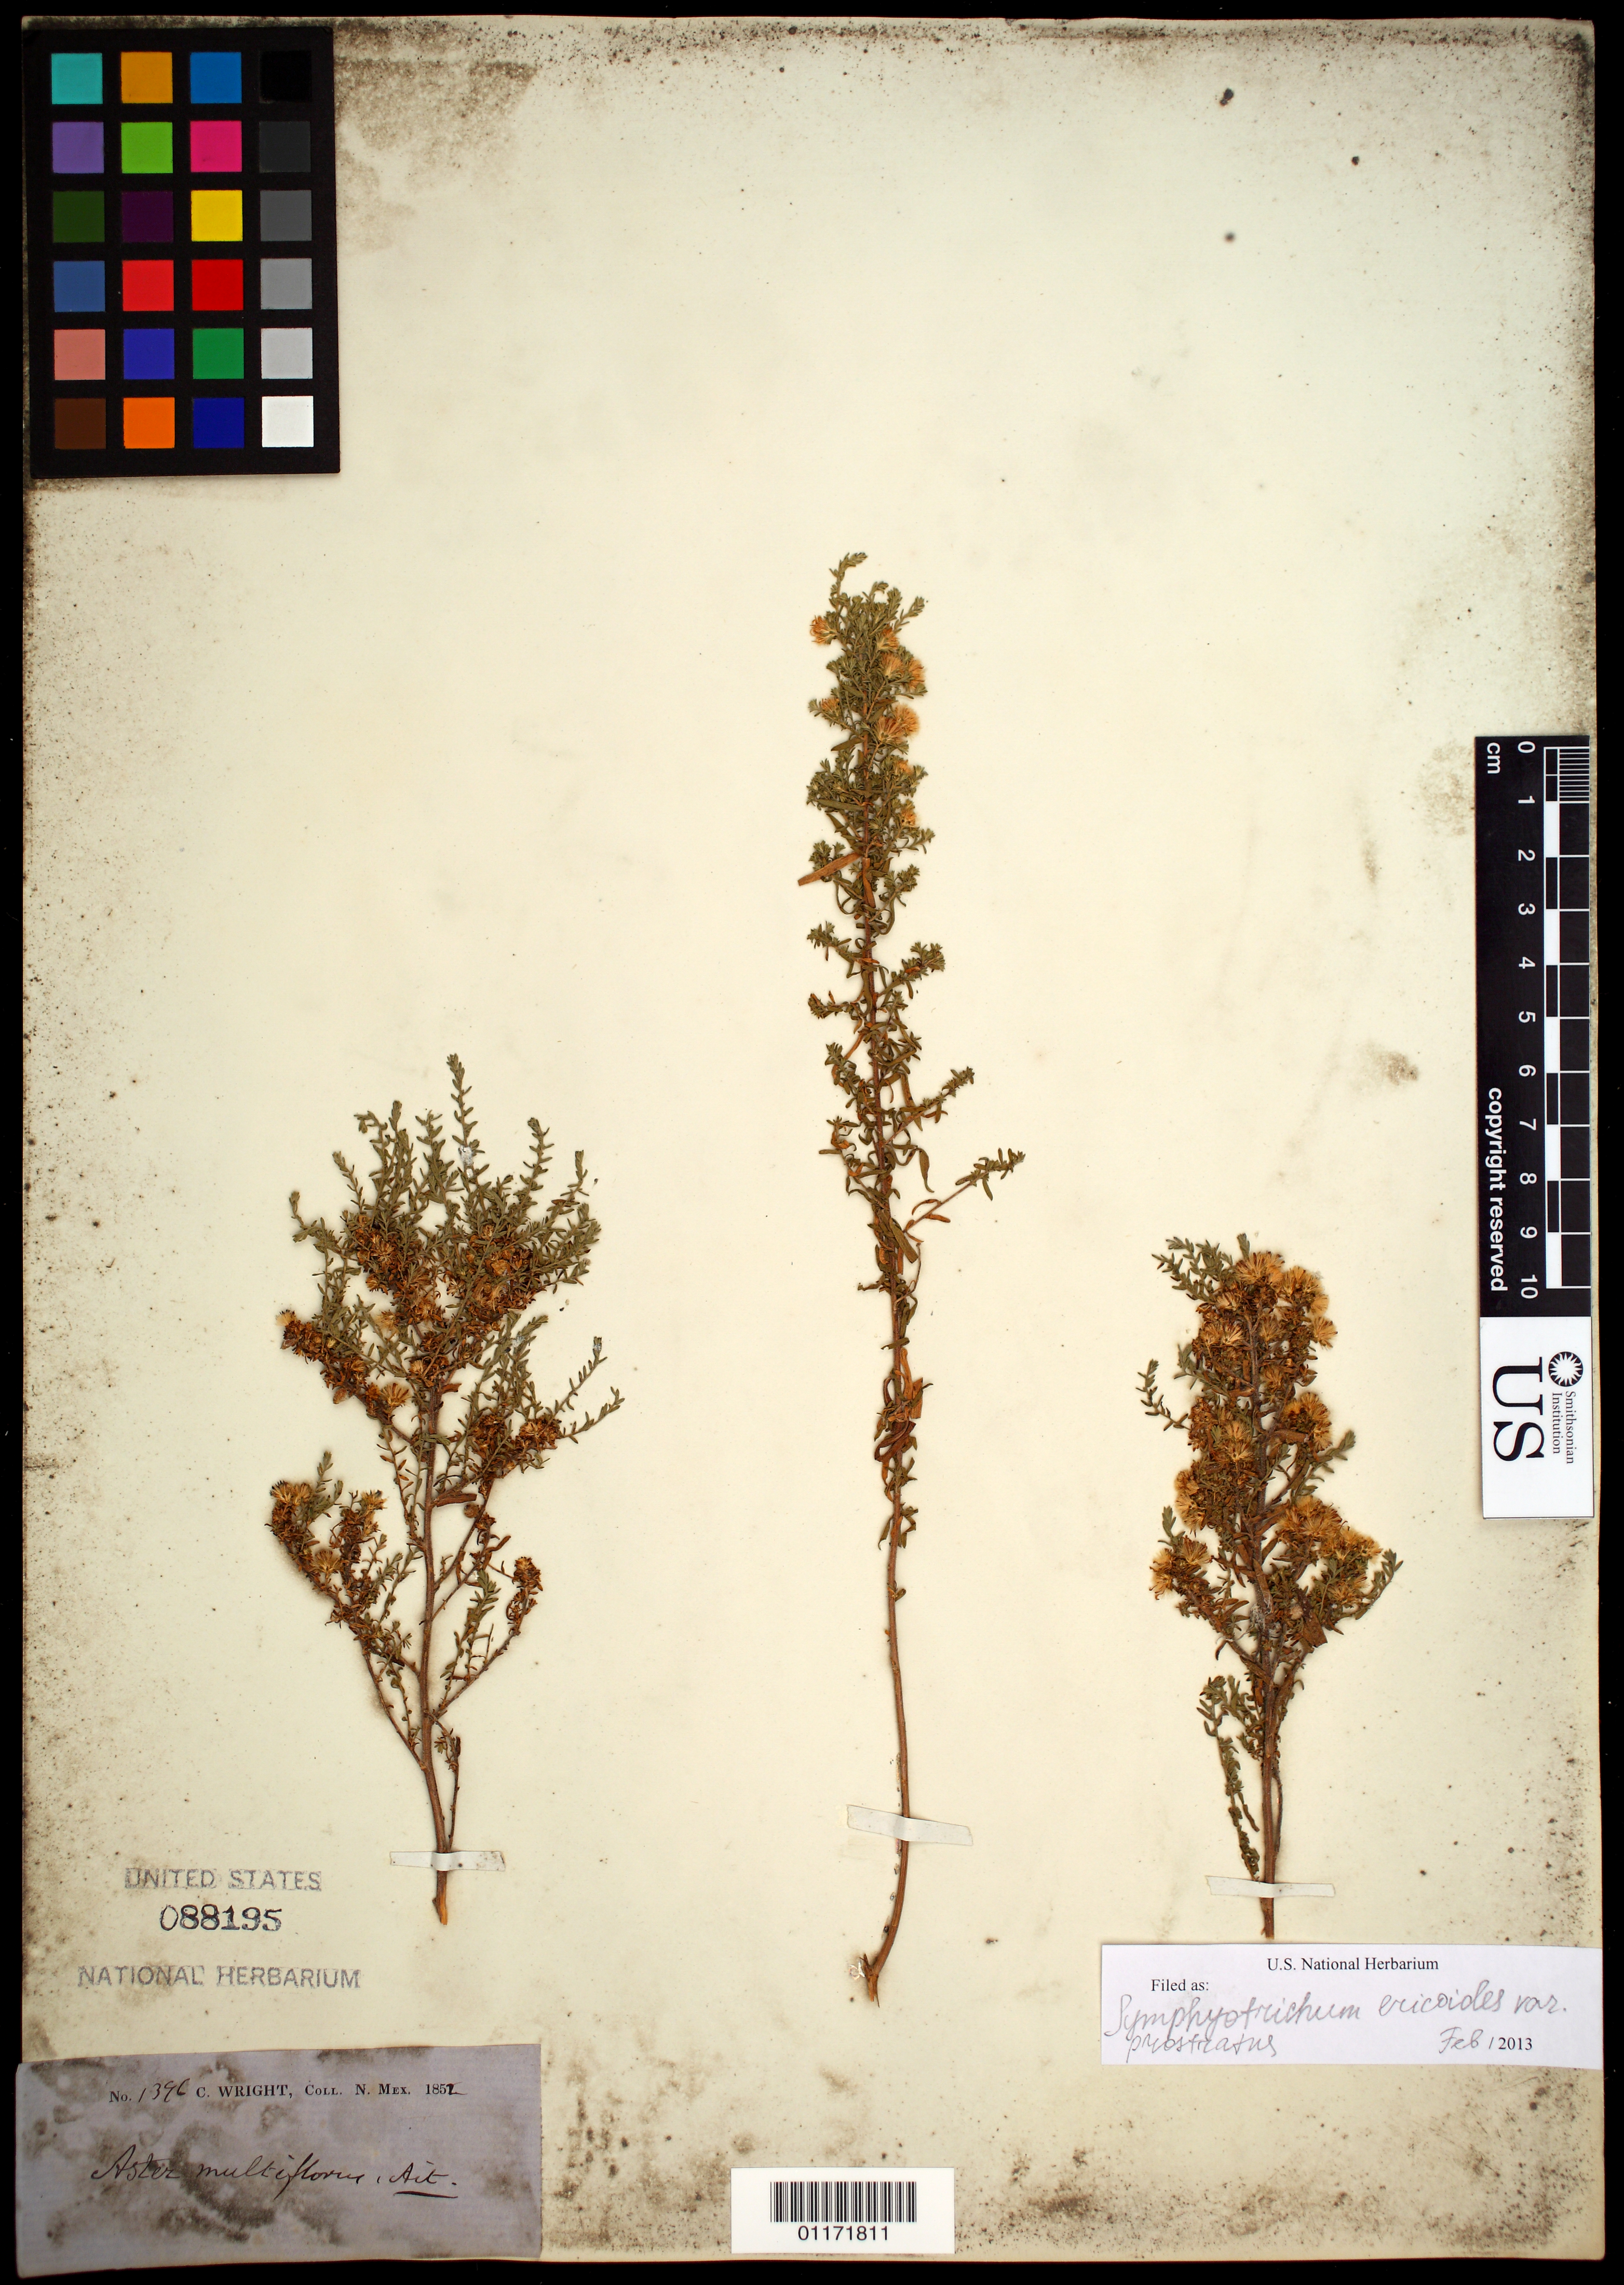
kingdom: Plantae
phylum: Tracheophyta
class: Magnoliopsida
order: Asterales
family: Asteraceae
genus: Symphyotrichum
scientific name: Symphyotrichum ericoides var. prostratum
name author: (Kuntze) G.L. Nesom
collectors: C. Wright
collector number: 1396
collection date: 1852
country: United States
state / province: New Mexico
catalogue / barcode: US 88195